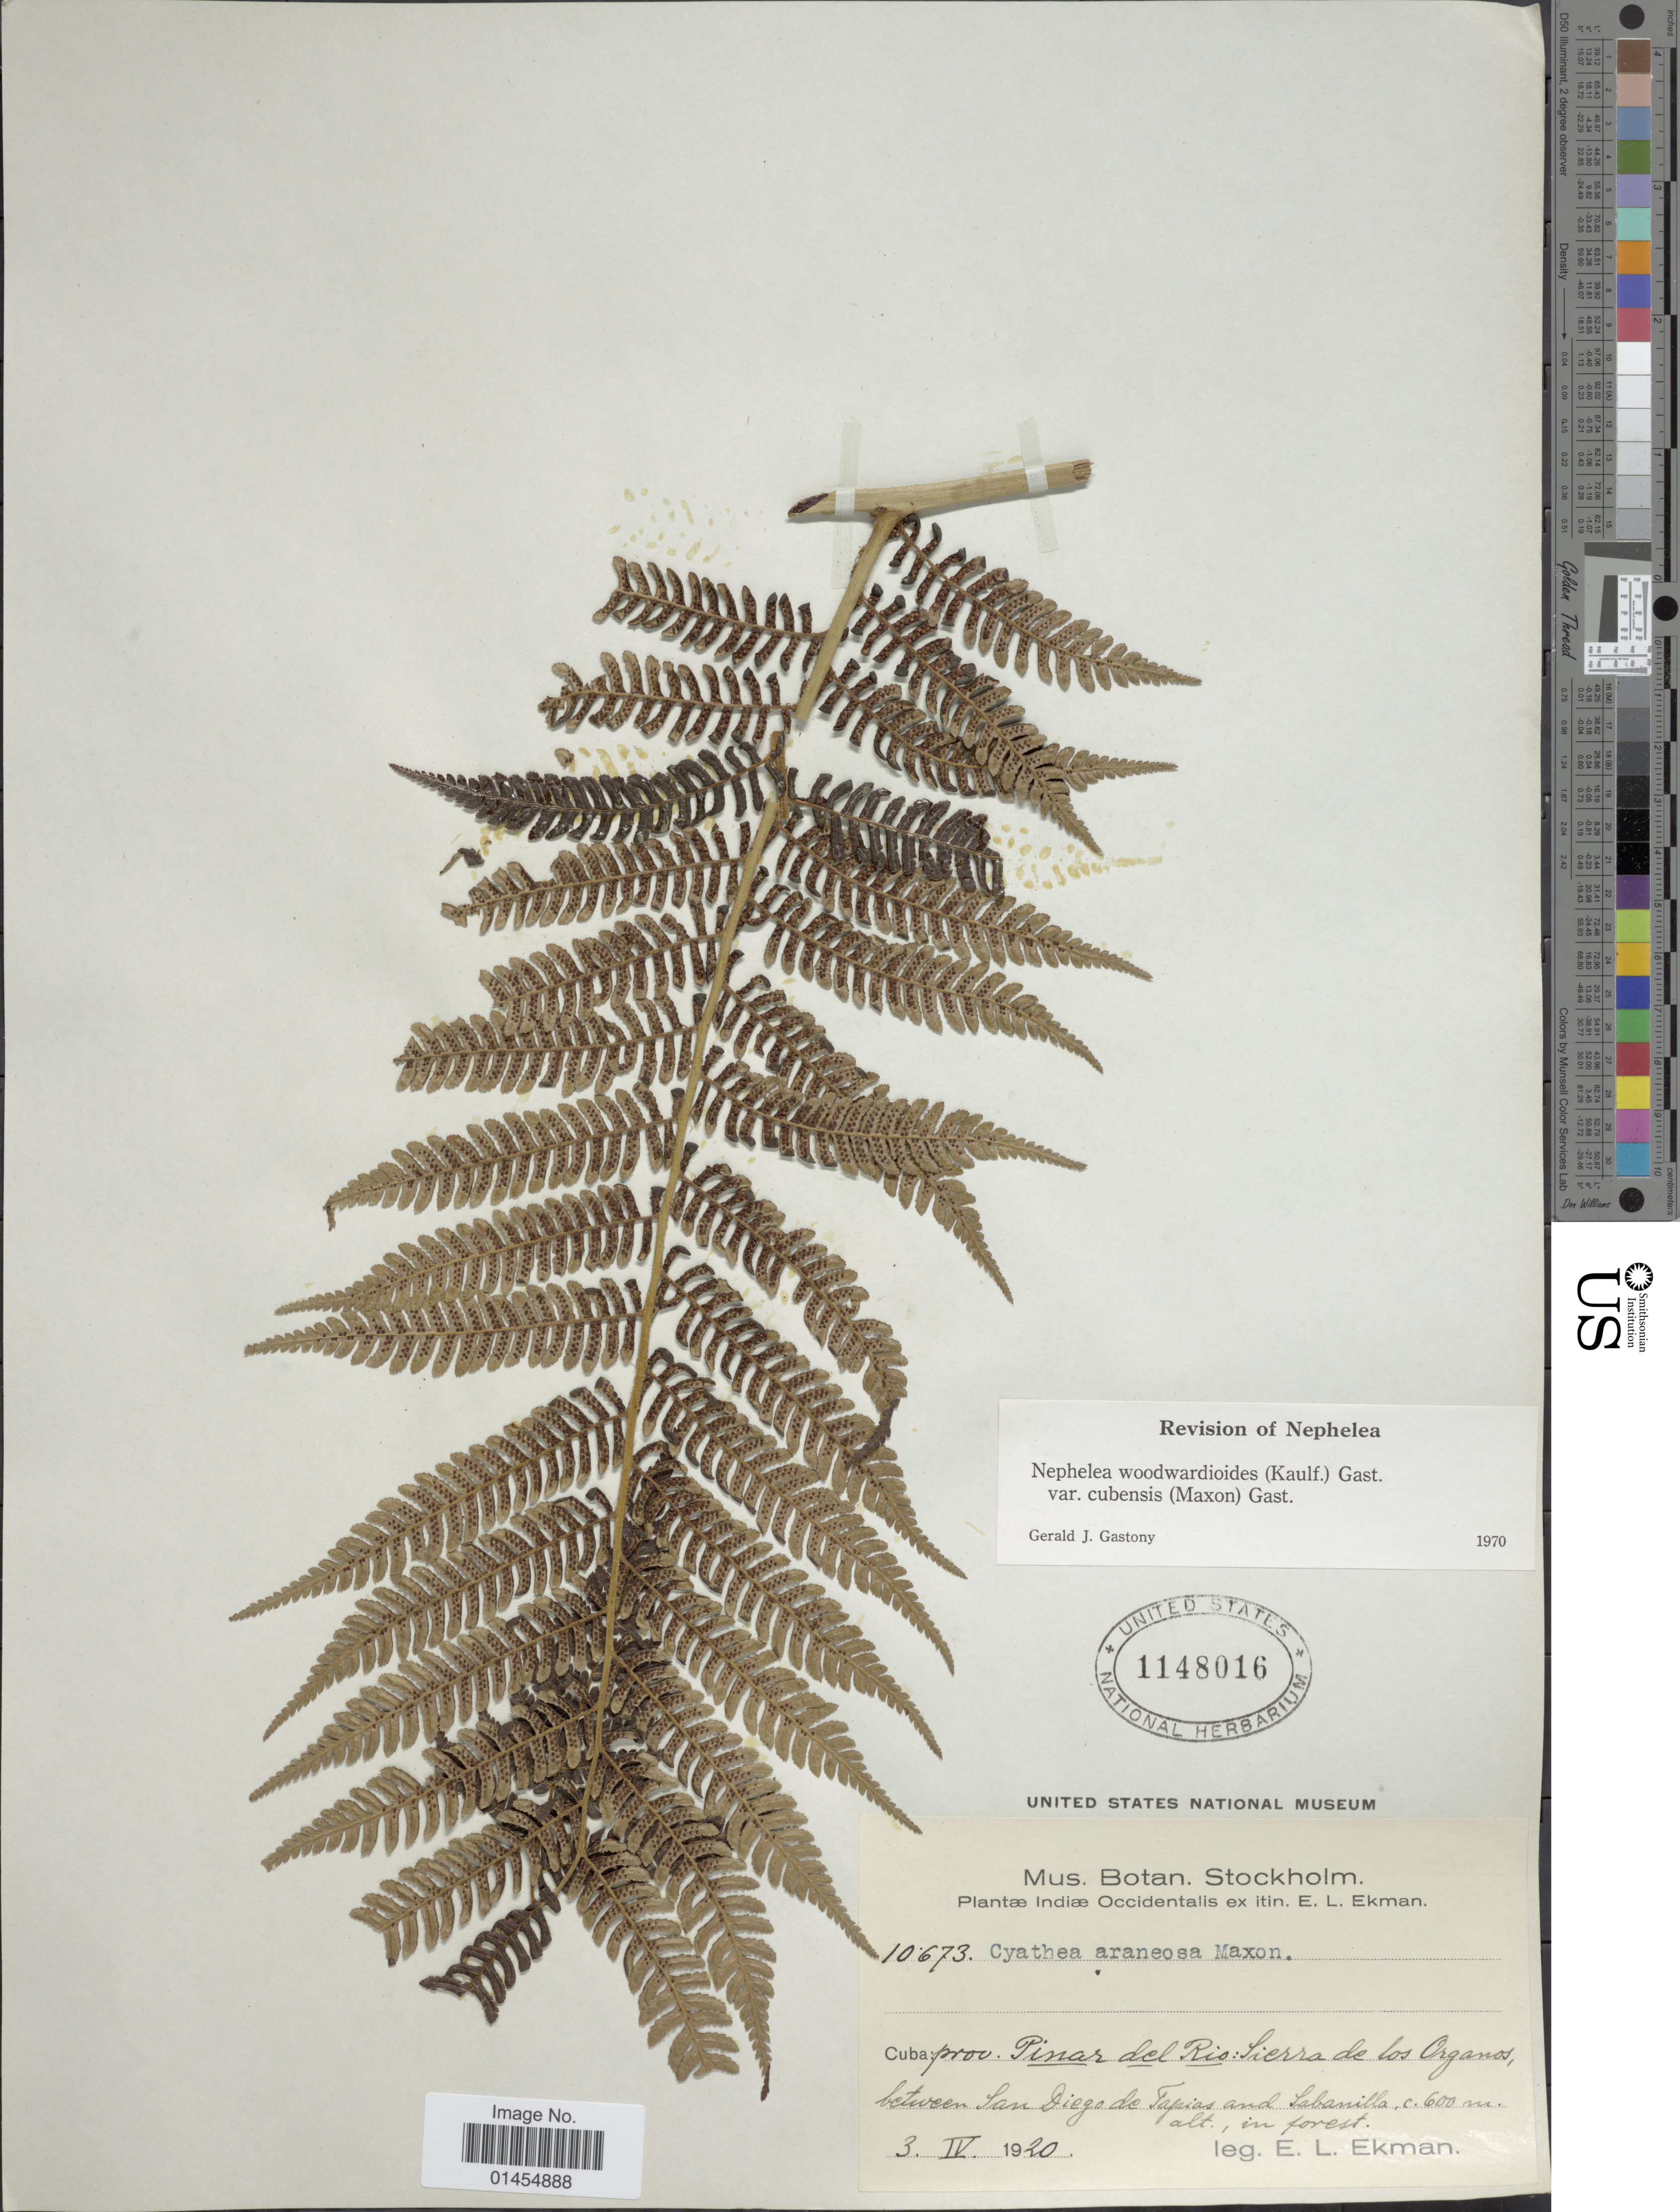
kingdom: Plantae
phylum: Tracheophyta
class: Polypodiopsida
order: Cyatheales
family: Cyatheaceae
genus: Alsophila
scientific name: Alsophila woodwardioides var. cubensis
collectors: E. L. Ekman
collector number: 10673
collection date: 1920-04-03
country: Cuba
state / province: Pinar del Río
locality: Sierra de los Organos, between San Diego de Tapias and Sabanilla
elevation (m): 600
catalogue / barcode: US 1148016